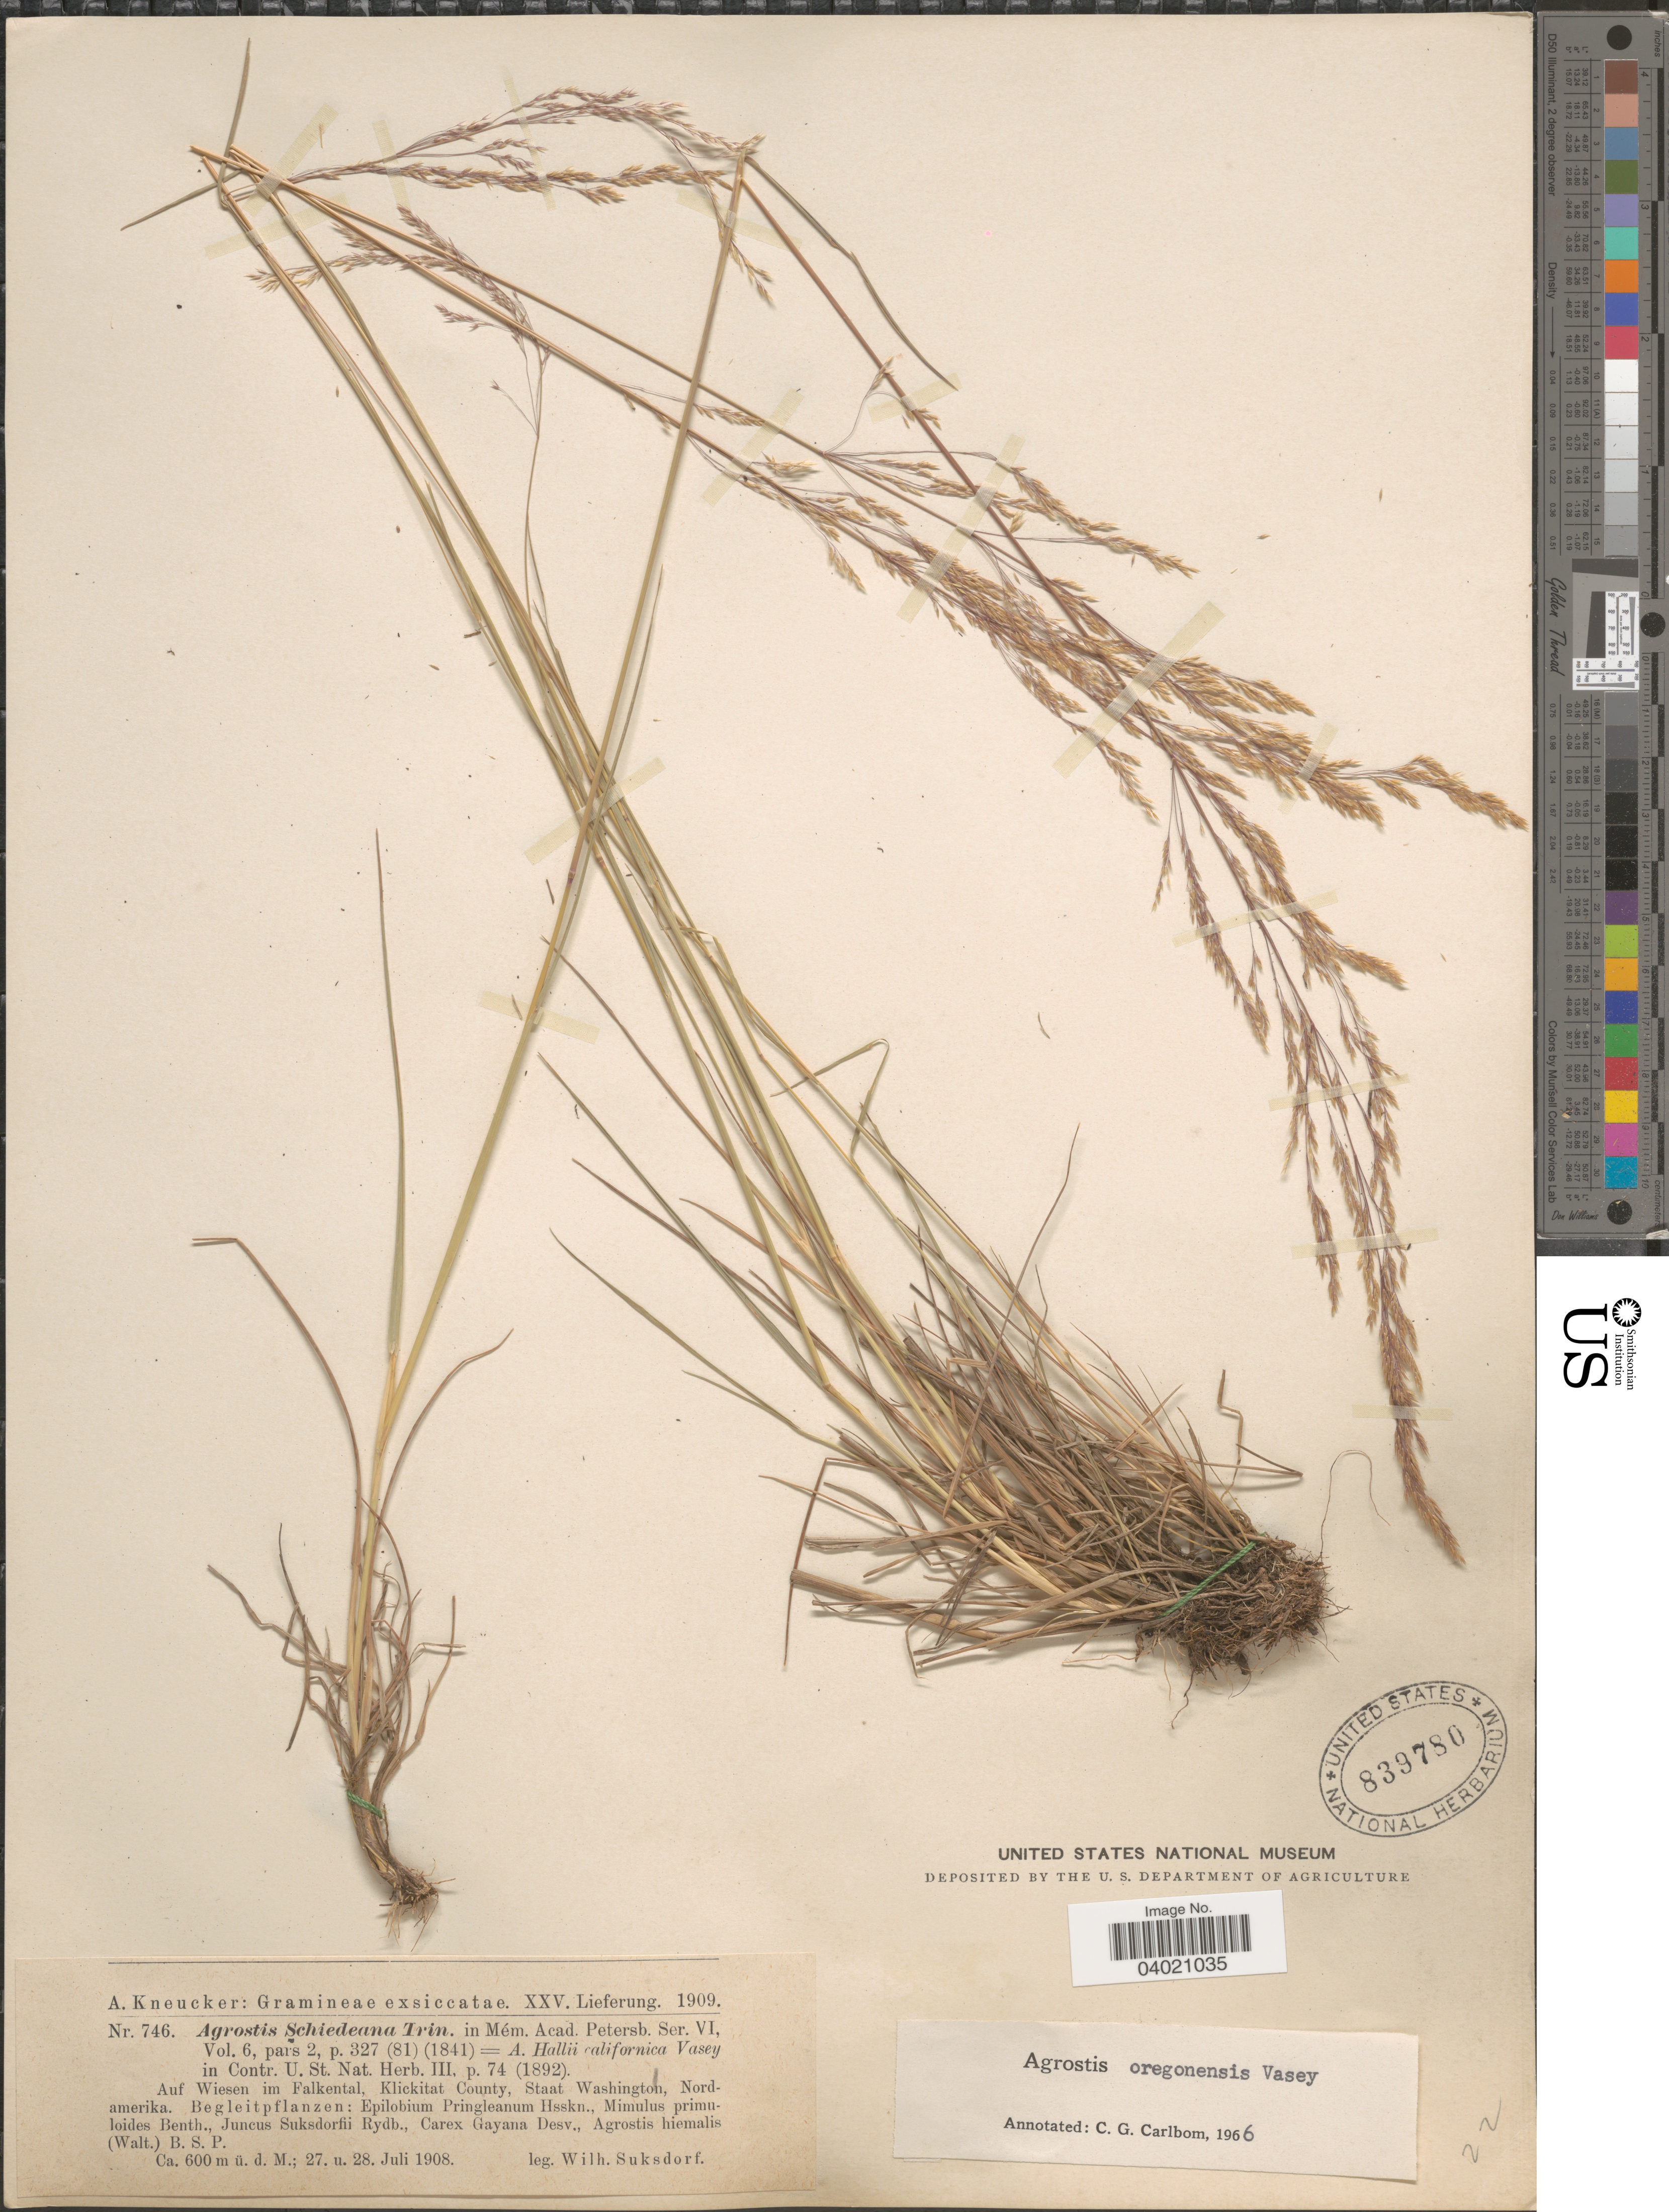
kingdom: Plantae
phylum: Tracheophyta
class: Liliopsida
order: Poales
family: Poaceae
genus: Agrostis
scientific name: Agrostis oregonensis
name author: Vasey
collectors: W. N. Suksdorf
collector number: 746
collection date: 1908-07-27/1908-07-28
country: United States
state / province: Washington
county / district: Klickitat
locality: Auf Wiesen im Falkental, Klickitat County.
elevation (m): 600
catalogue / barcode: US 839780